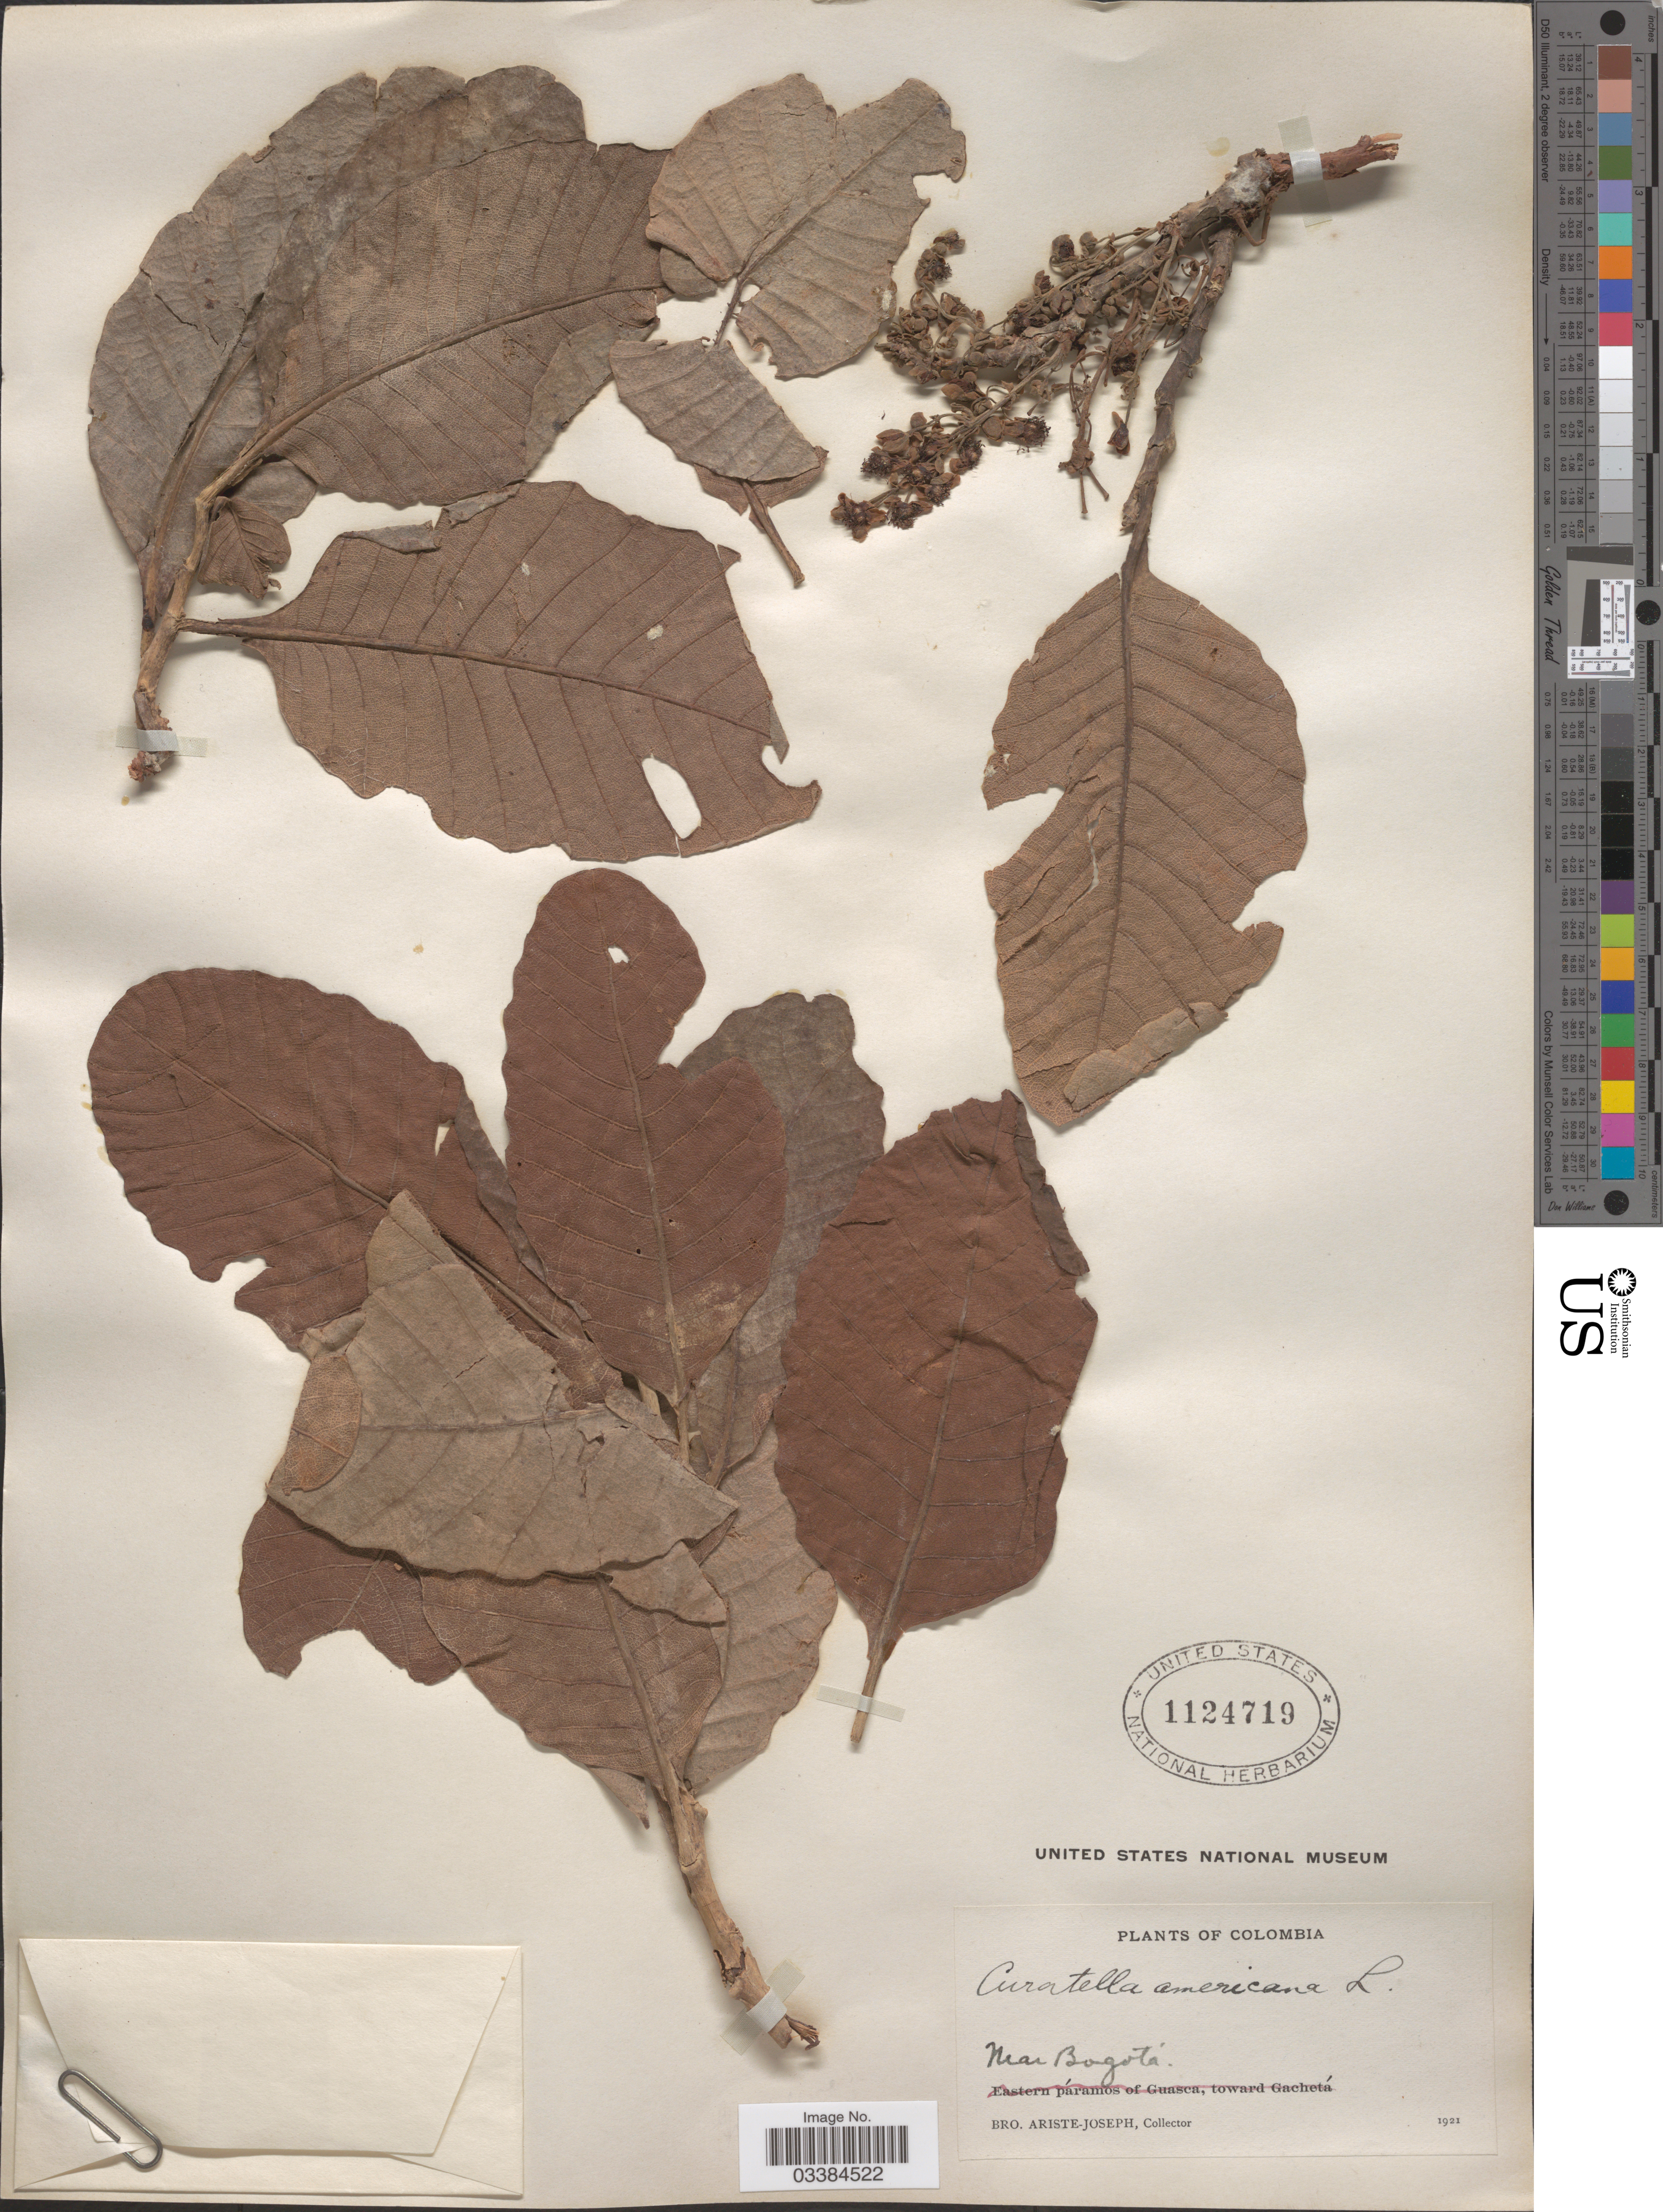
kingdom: Plantae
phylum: Tracheophyta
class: Magnoliopsida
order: Dilleniales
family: Dilleniaceae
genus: Curatella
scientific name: Curatella americana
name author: L.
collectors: Bro. Ariste-Joseph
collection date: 1921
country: Colombia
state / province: Bogota D.C.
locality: Near Bogotá.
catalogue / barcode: US 1124719